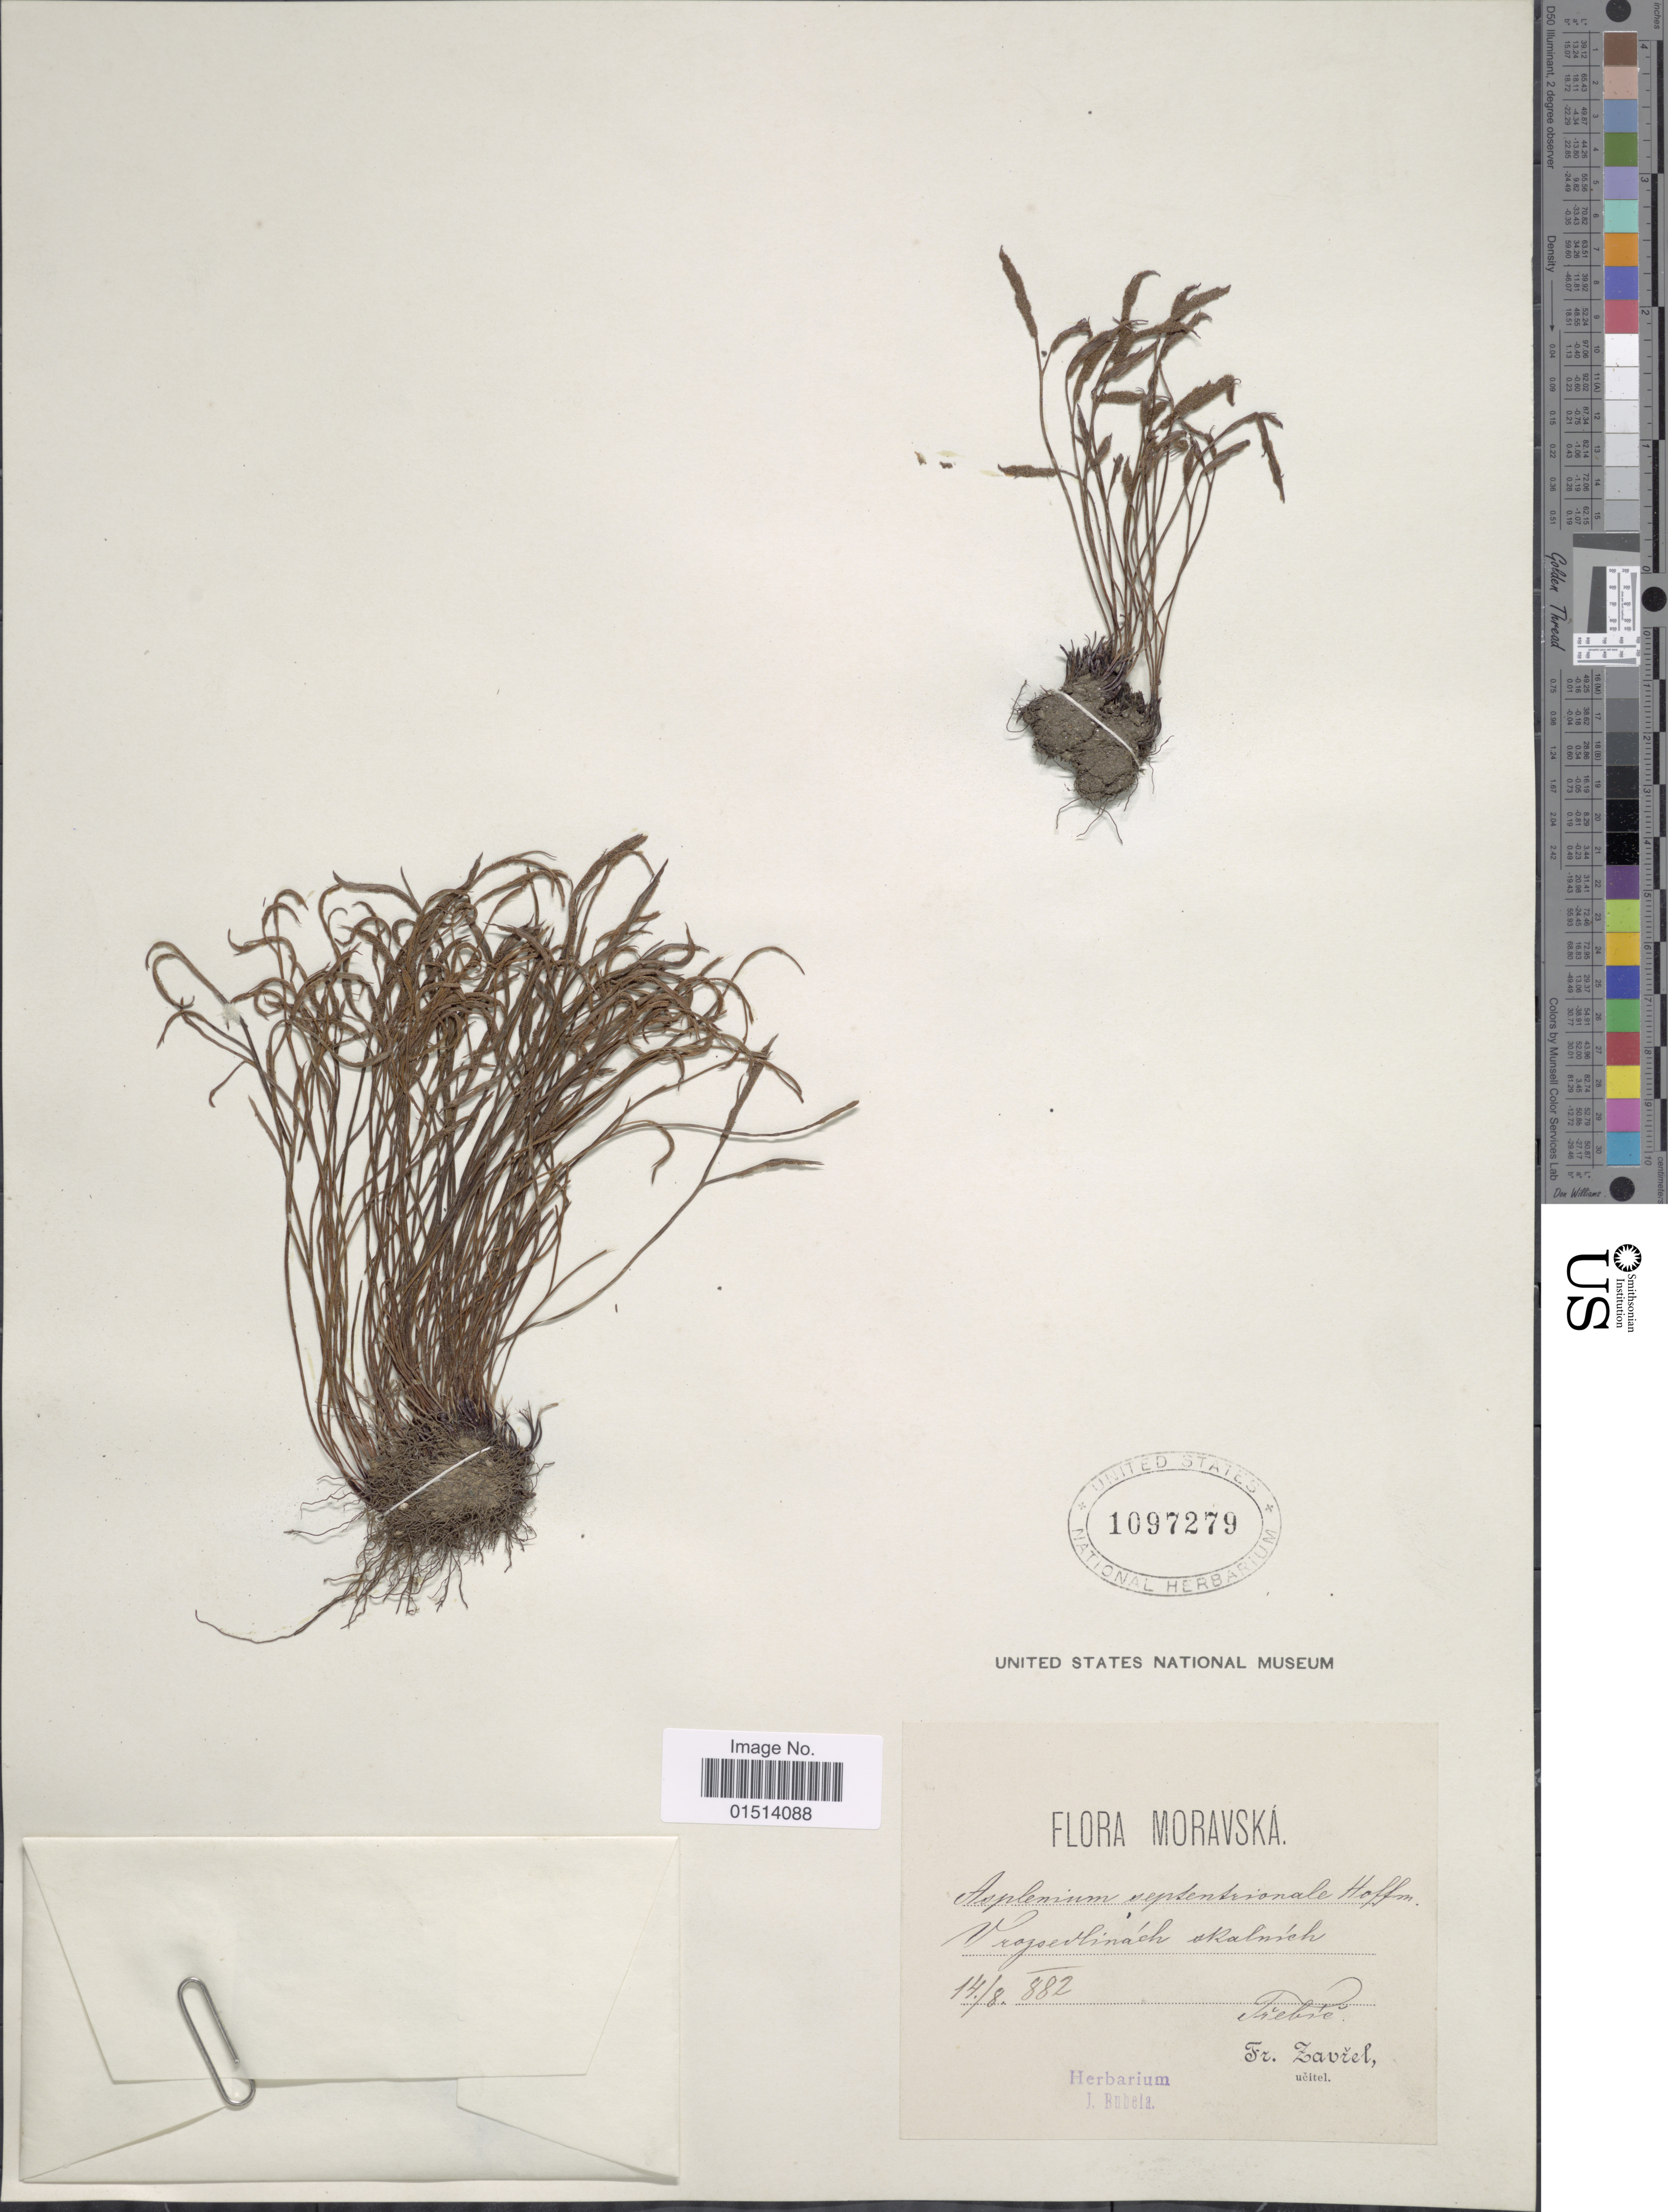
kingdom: Plantae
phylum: Tracheophyta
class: Polypodiopsida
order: Polypodiales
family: Aspleniaceae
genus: Asplenium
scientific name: Asplenium septentrionale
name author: (L.) Hoffm.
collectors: F. Zaviel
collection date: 1882-08-14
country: Czechia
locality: Moravska, Vragoerthinach Ralmich [interpreted]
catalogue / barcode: US 1097279